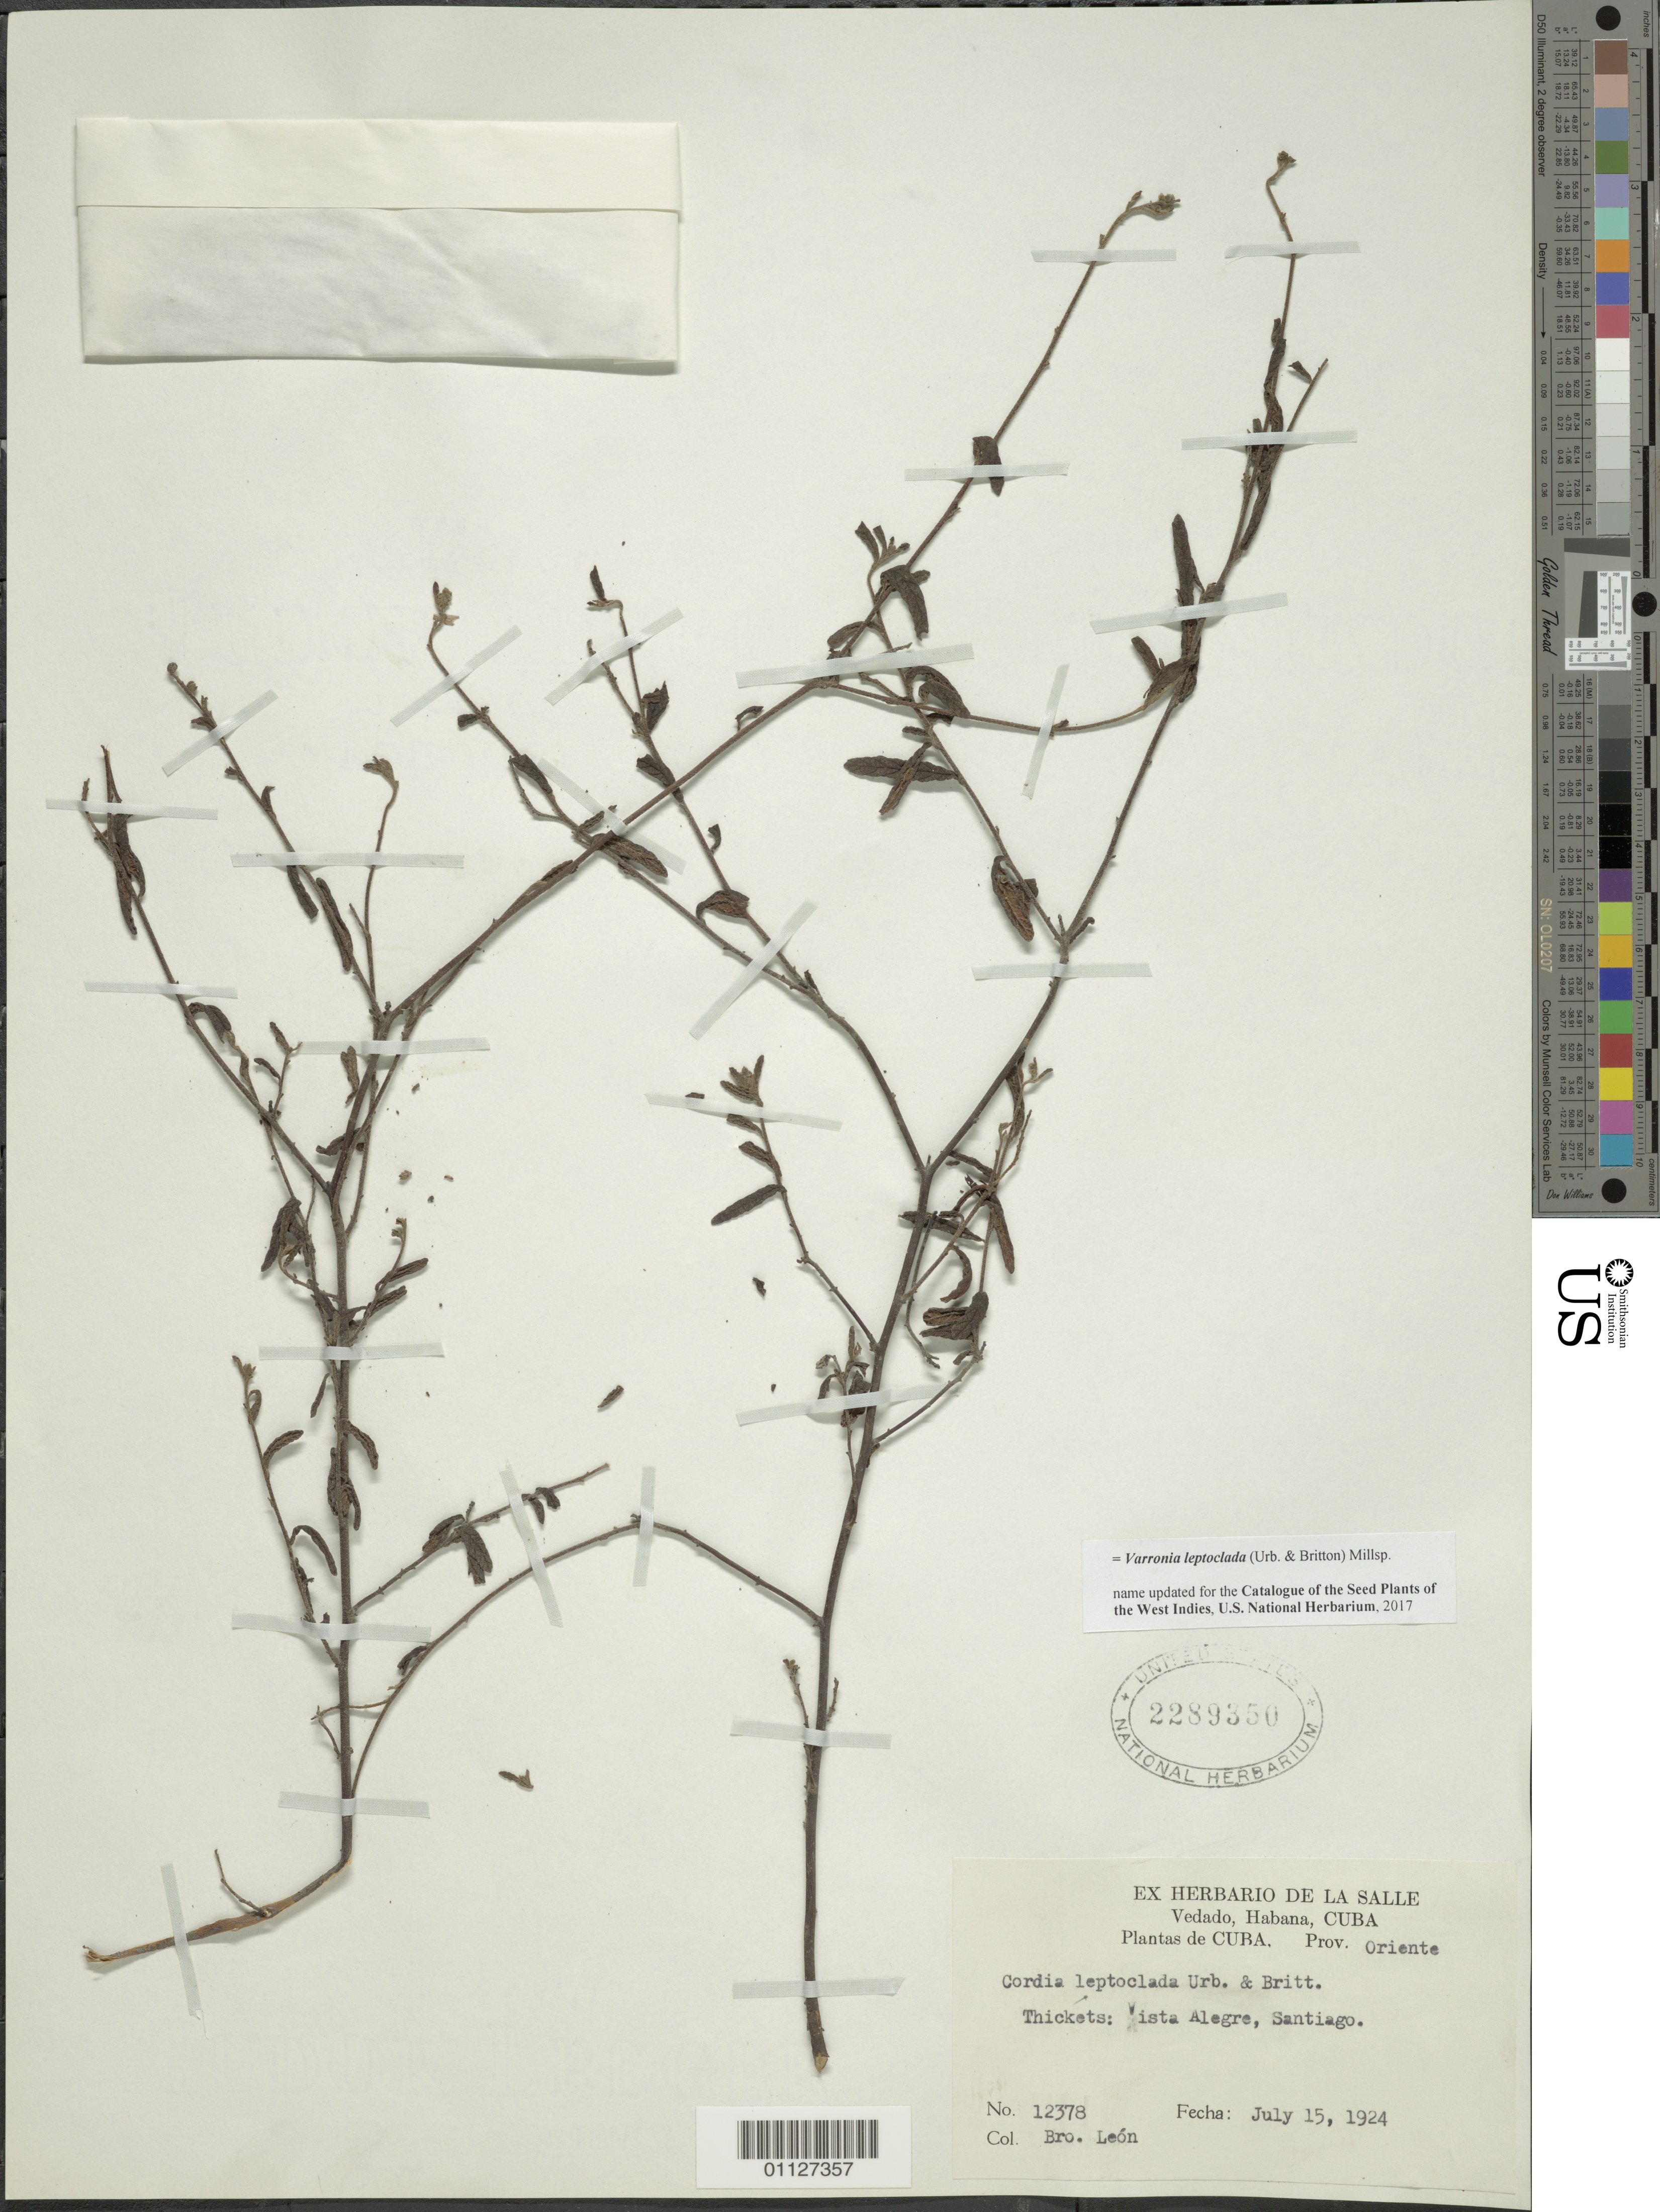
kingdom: Plantae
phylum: Tracheophyta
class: Magnoliopsida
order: Boraginales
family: Cordiaceae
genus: Varronia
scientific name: Varronia leptoclada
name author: (Urb. & Britton) Millsp.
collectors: Bro. León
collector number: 12378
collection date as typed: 15 Jul 1924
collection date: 1924-07-15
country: Cuba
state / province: Santiago de Cuba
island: Cuba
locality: Vista Alegre, Santiago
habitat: Thickets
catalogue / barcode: US 2289350